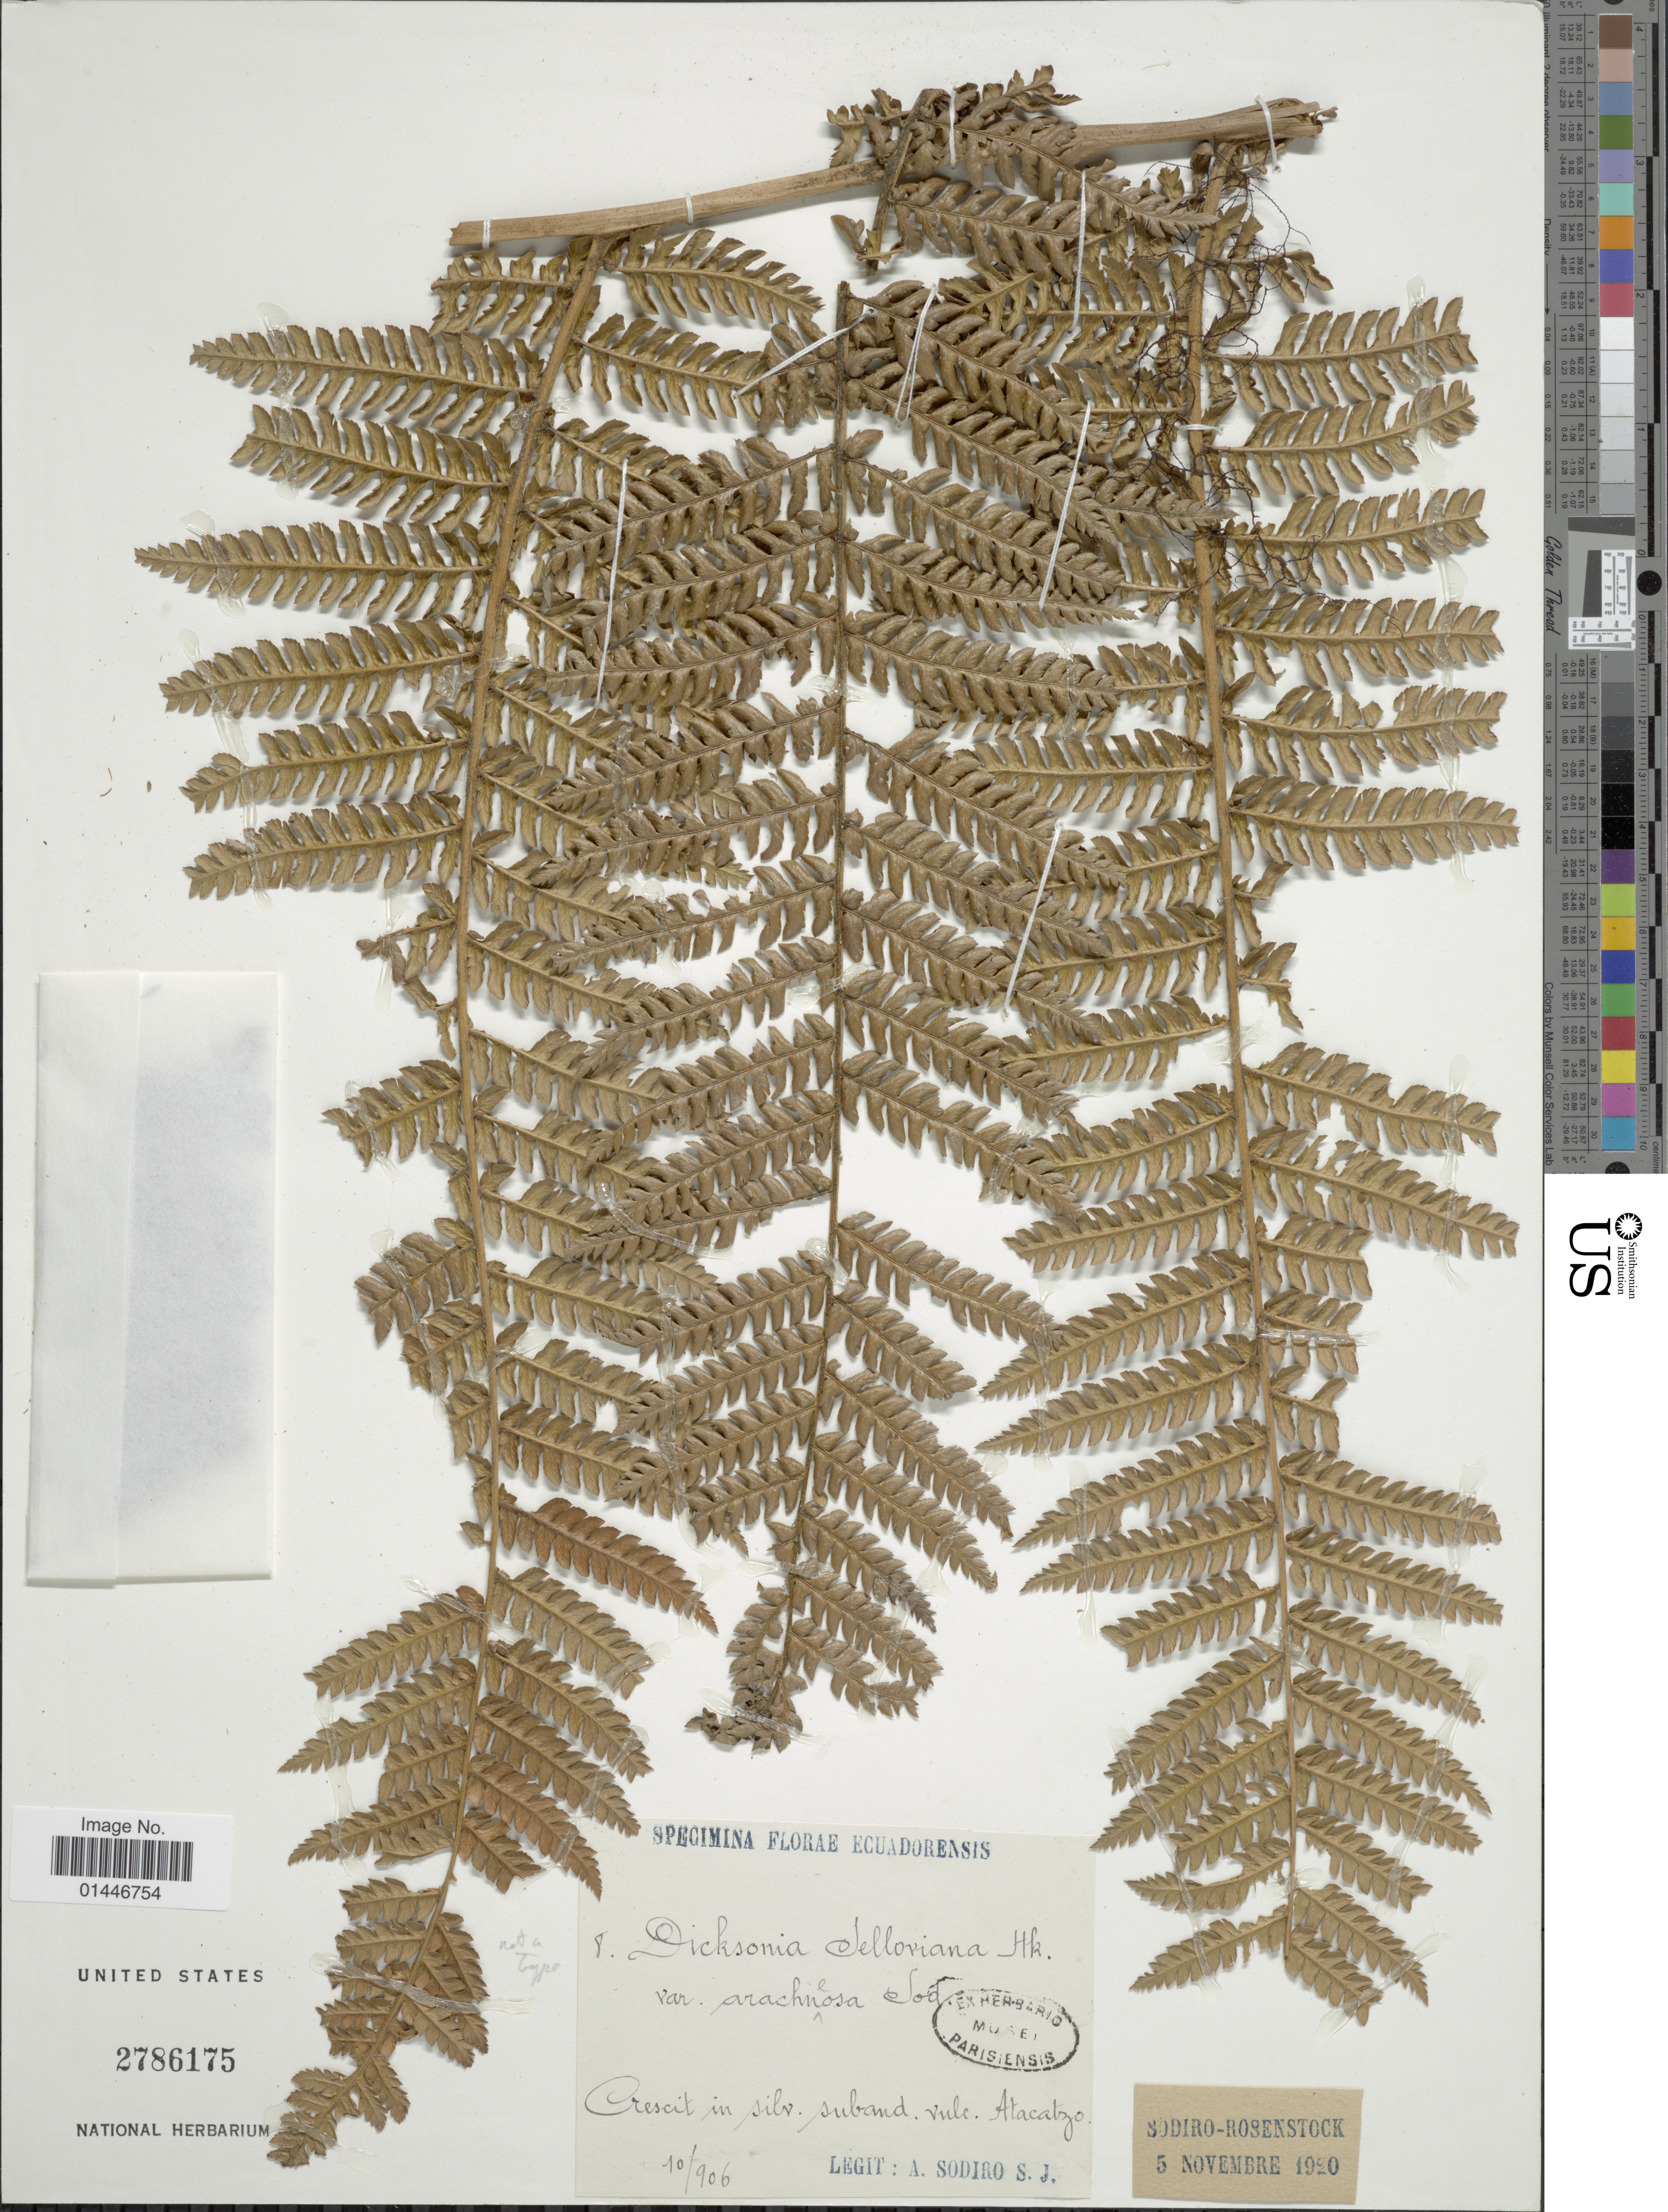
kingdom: Plantae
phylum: Tracheophyta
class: Polypodiopsida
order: Cyatheales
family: Dicksoniaceae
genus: Dicksonia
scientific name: Dicksonia karsteniana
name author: Klotzsch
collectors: L. Sodiro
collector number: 8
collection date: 1906-10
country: Ecuador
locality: Vulc. Atacatzo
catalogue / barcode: US 2786175